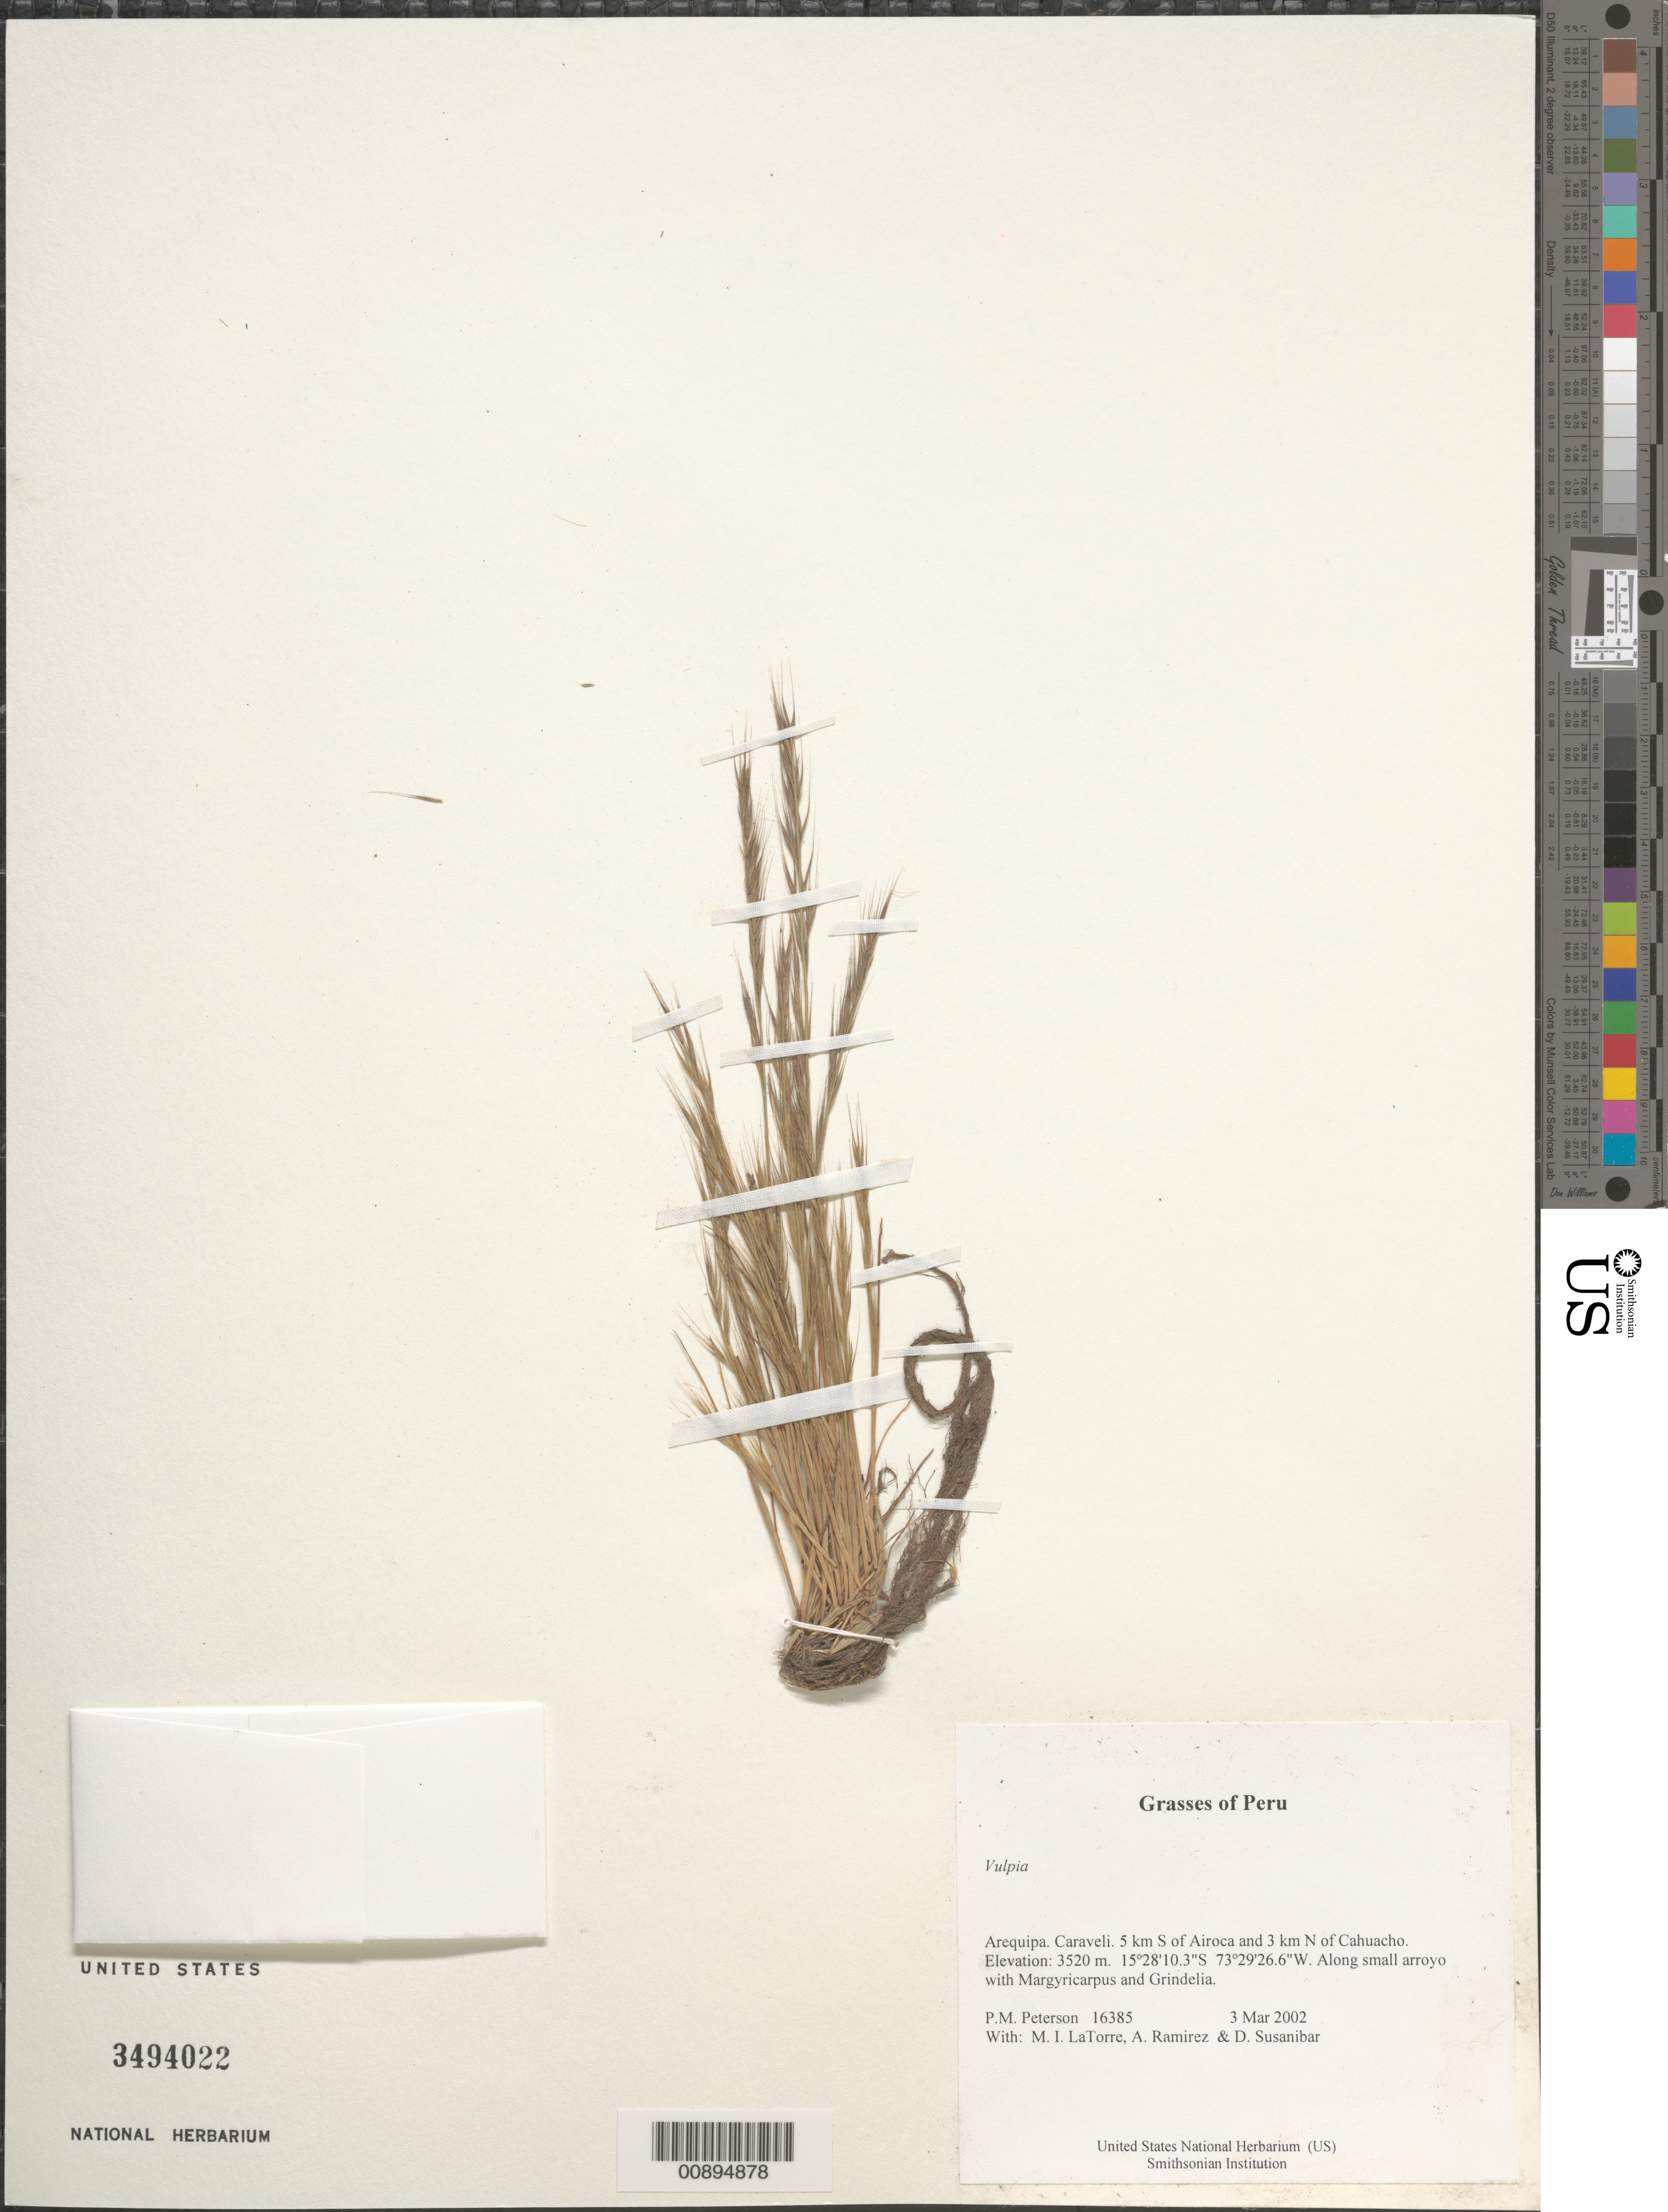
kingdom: Plantae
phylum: Tracheophyta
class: Liliopsida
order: Poales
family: Poaceae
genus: Vulpia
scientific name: Vulpia sp.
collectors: P. M. Peterson, M. I. La Torre, A. Ramírez & D. Susanibar Cruz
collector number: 16385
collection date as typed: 03 Mar 2002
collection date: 2002-03-03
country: Peru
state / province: Arequipa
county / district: Caravelí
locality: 5 km S of Airoca and 3 km N of Cahuacho.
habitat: Along small arroyo with ~Margyricarpus and Grindelia~.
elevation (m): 3520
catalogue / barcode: US 3494022